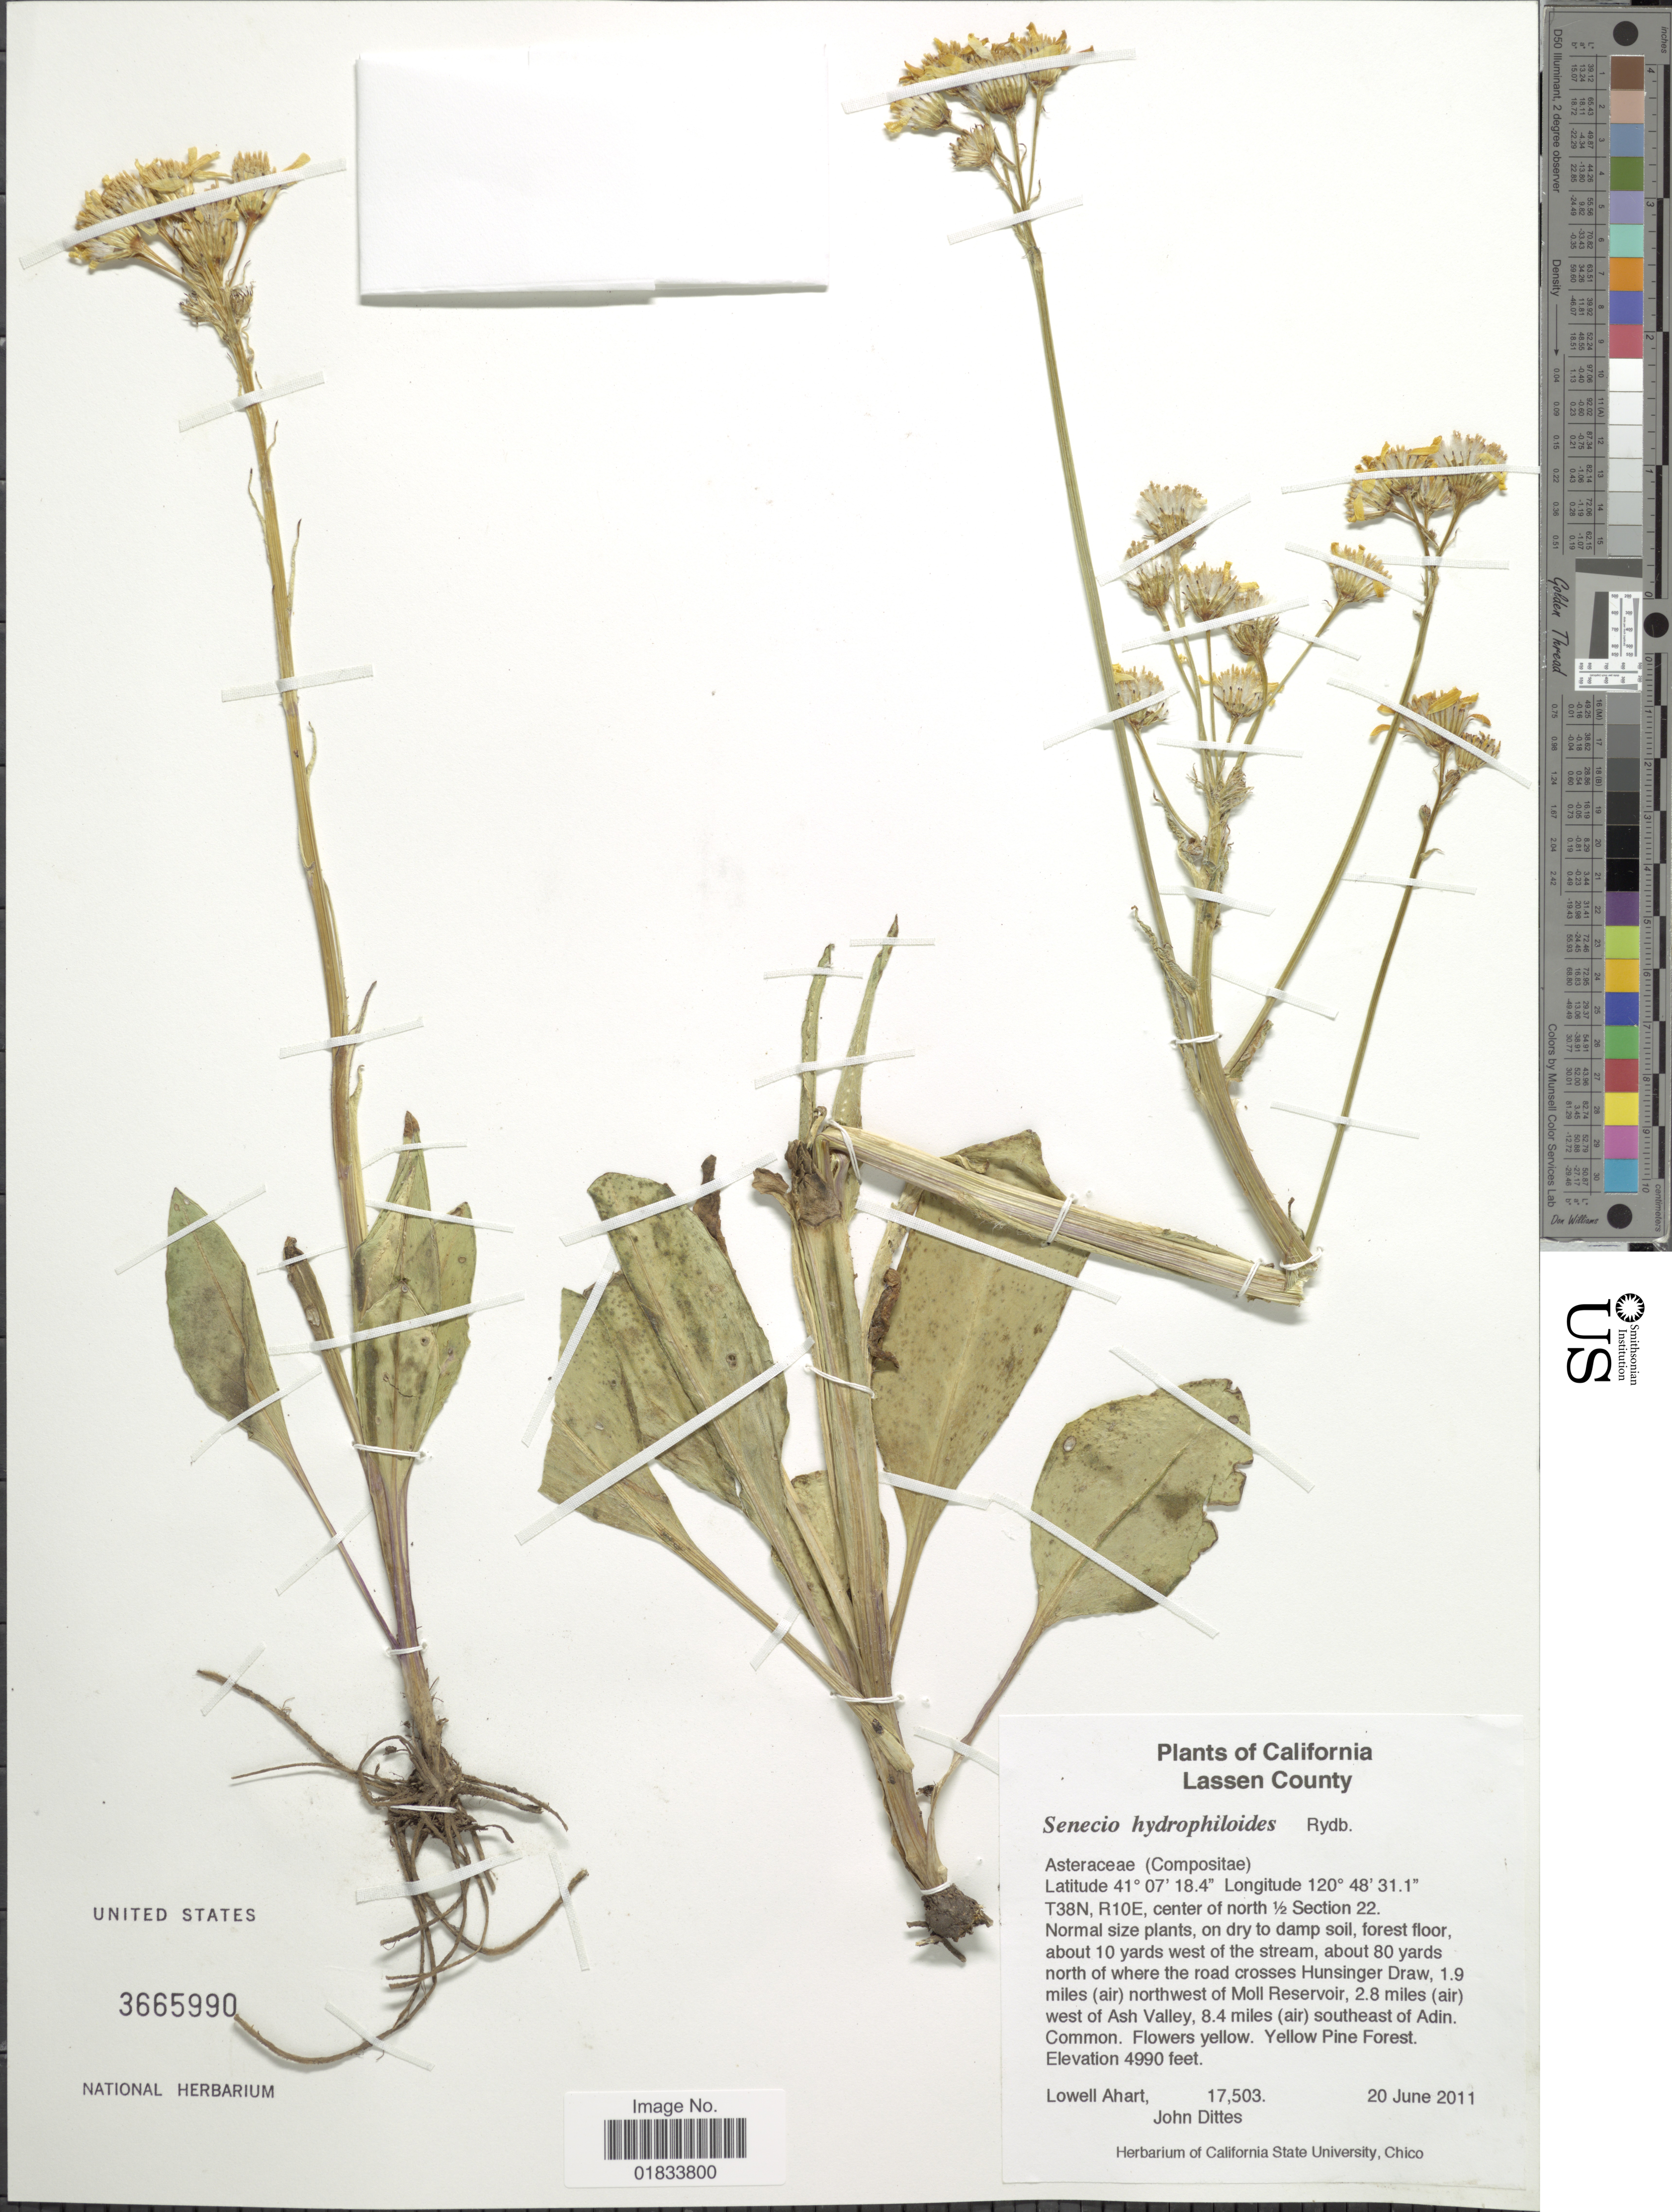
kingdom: Plantae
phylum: Tracheophyta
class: Magnoliopsida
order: Asterales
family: Asteraceae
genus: Senecio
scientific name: Senecio hydrophiloides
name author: Rydb.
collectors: L. Ahart & J. Dittes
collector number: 17503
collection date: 2011-06-20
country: United States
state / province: California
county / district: Lassen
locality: Lassen County, T38N, R10E, center of north ½ Section 22, about 10 yards west of the stream, about 80 yards north of where the road crosses Hunsinger Draw, 1.9 miles (air) northwest of Moll Reservoir, 2.8 miles (air) west of Ash Valley, 8.4 miles (air) southeast of Adin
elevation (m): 1521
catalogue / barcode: US 3665990